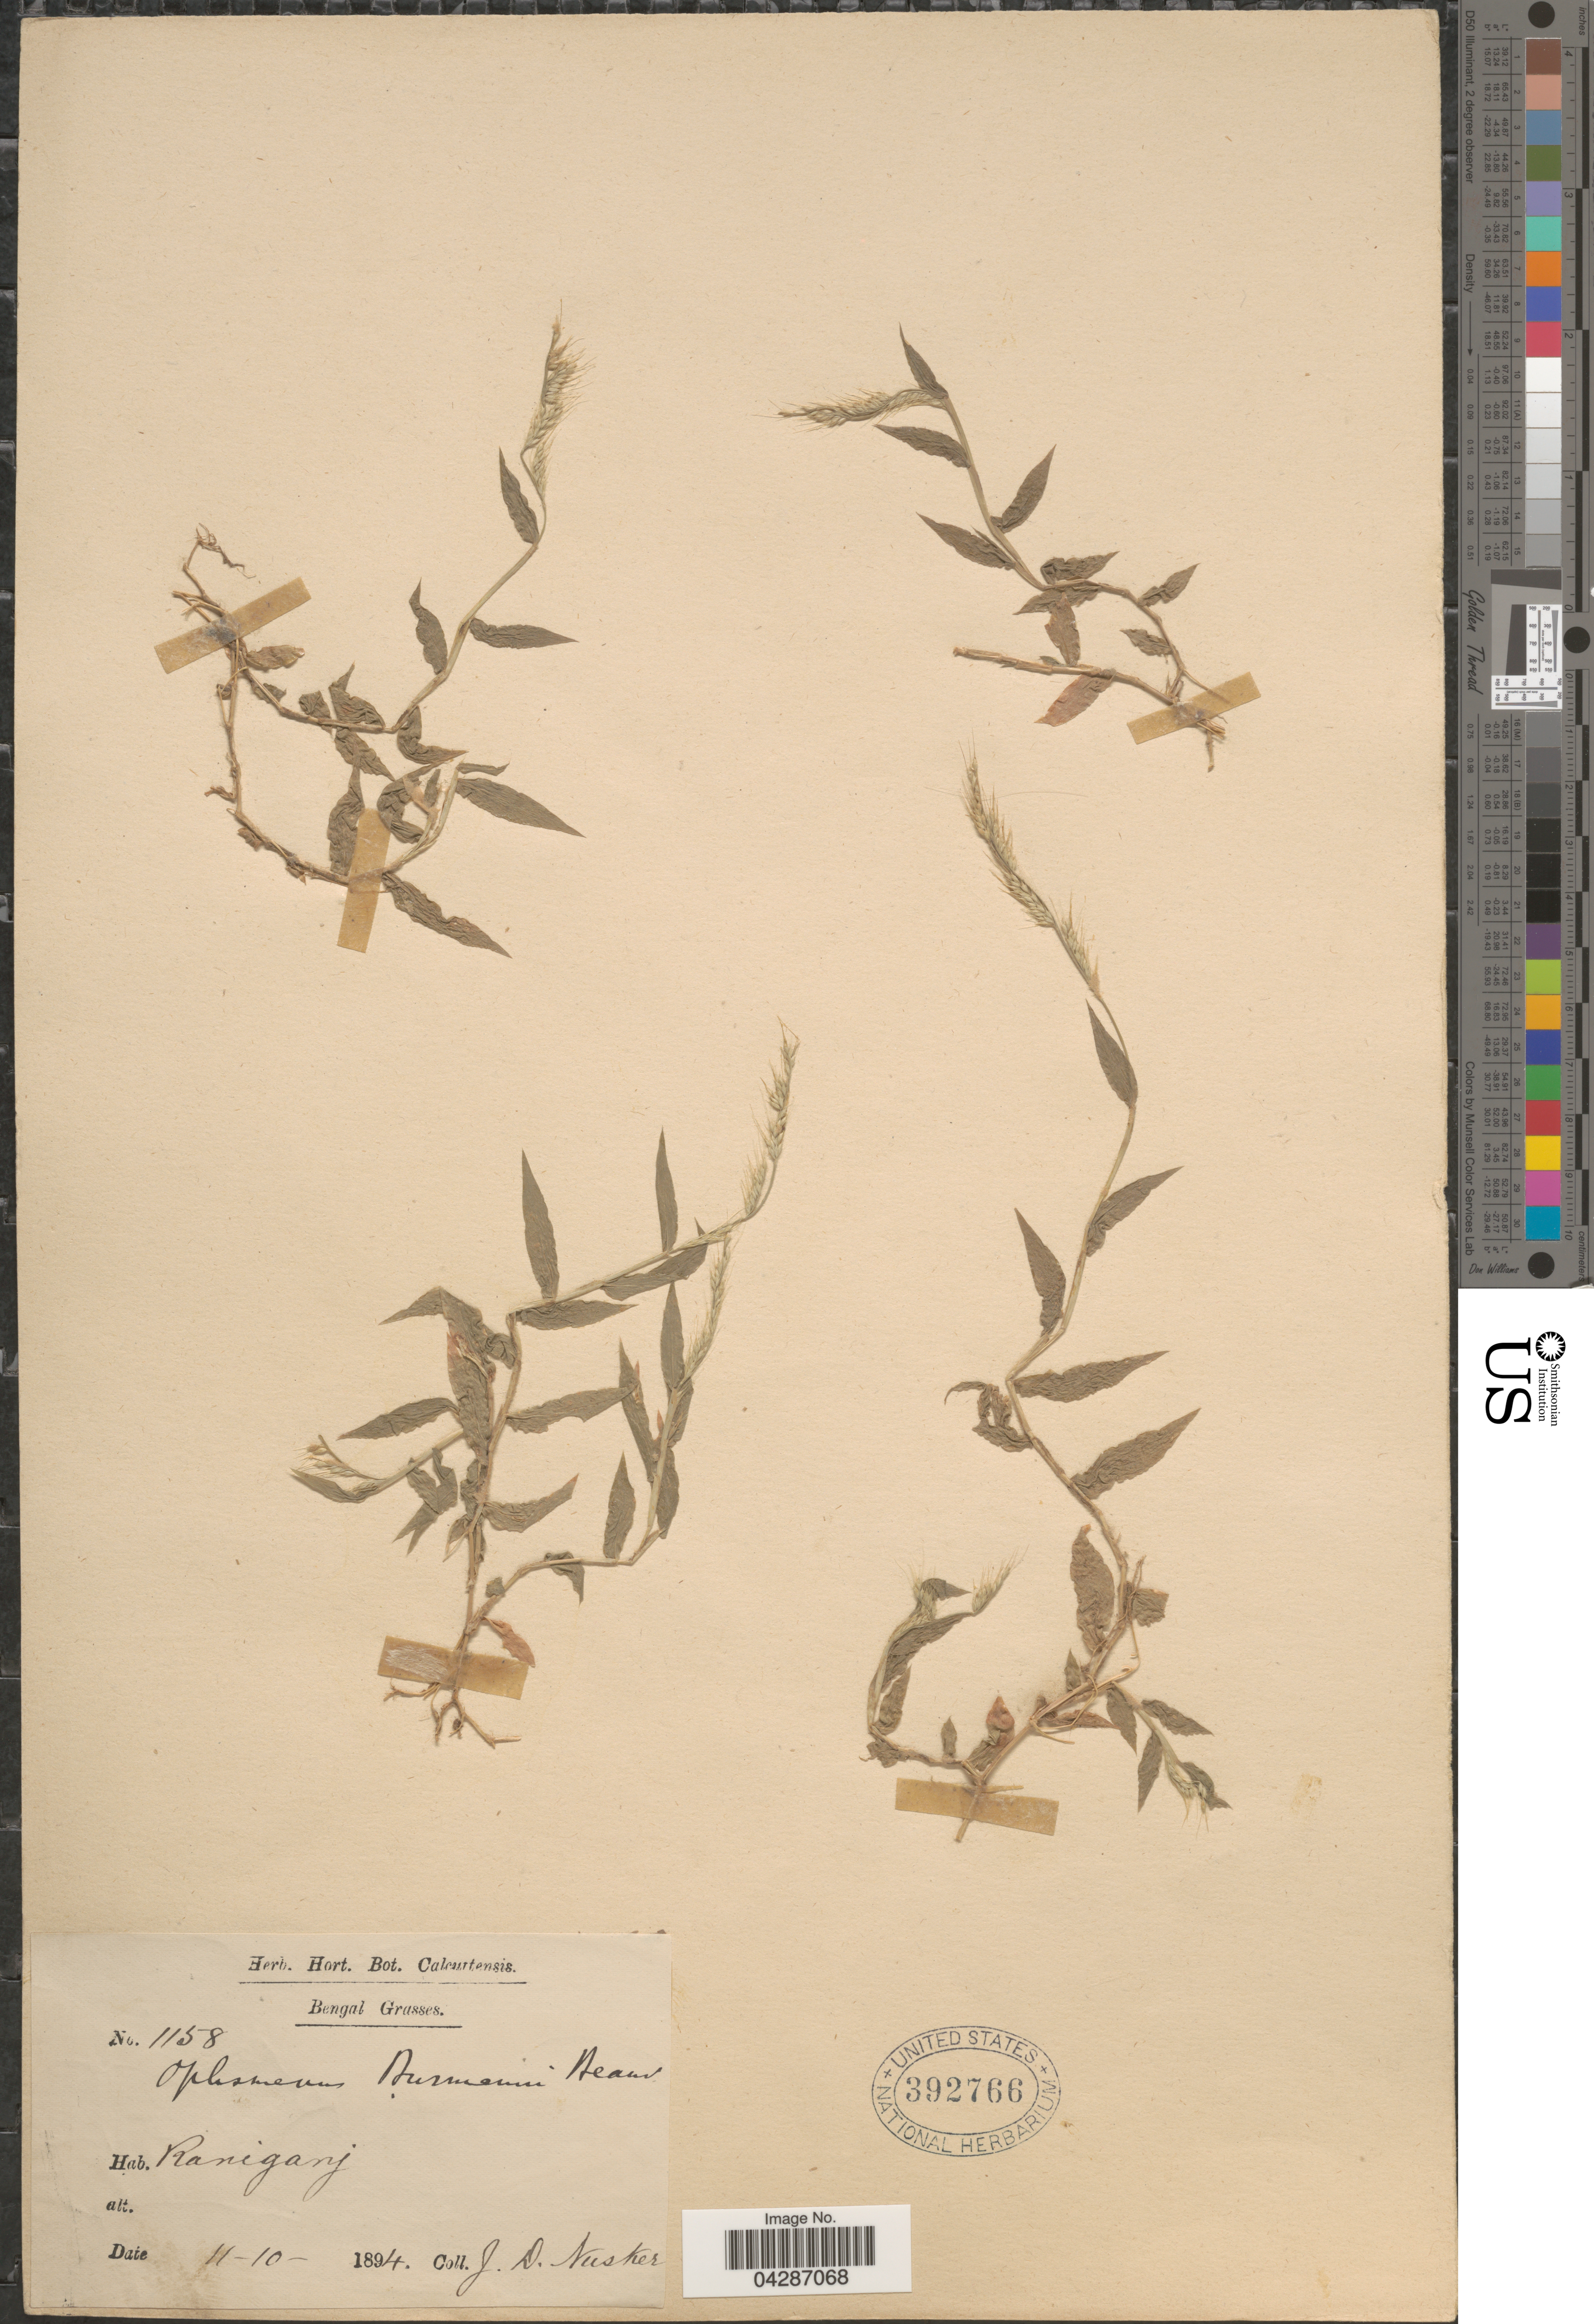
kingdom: Plantae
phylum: Tracheophyta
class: Liliopsida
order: Poales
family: Poaceae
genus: Oplismenus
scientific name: Oplismenus burmannii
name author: (Retz.) P. Beauv.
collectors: J. D. Nusker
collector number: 1158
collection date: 1894-10-11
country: India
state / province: Jharkhand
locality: Bengal. Raniganj.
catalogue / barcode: US 392766